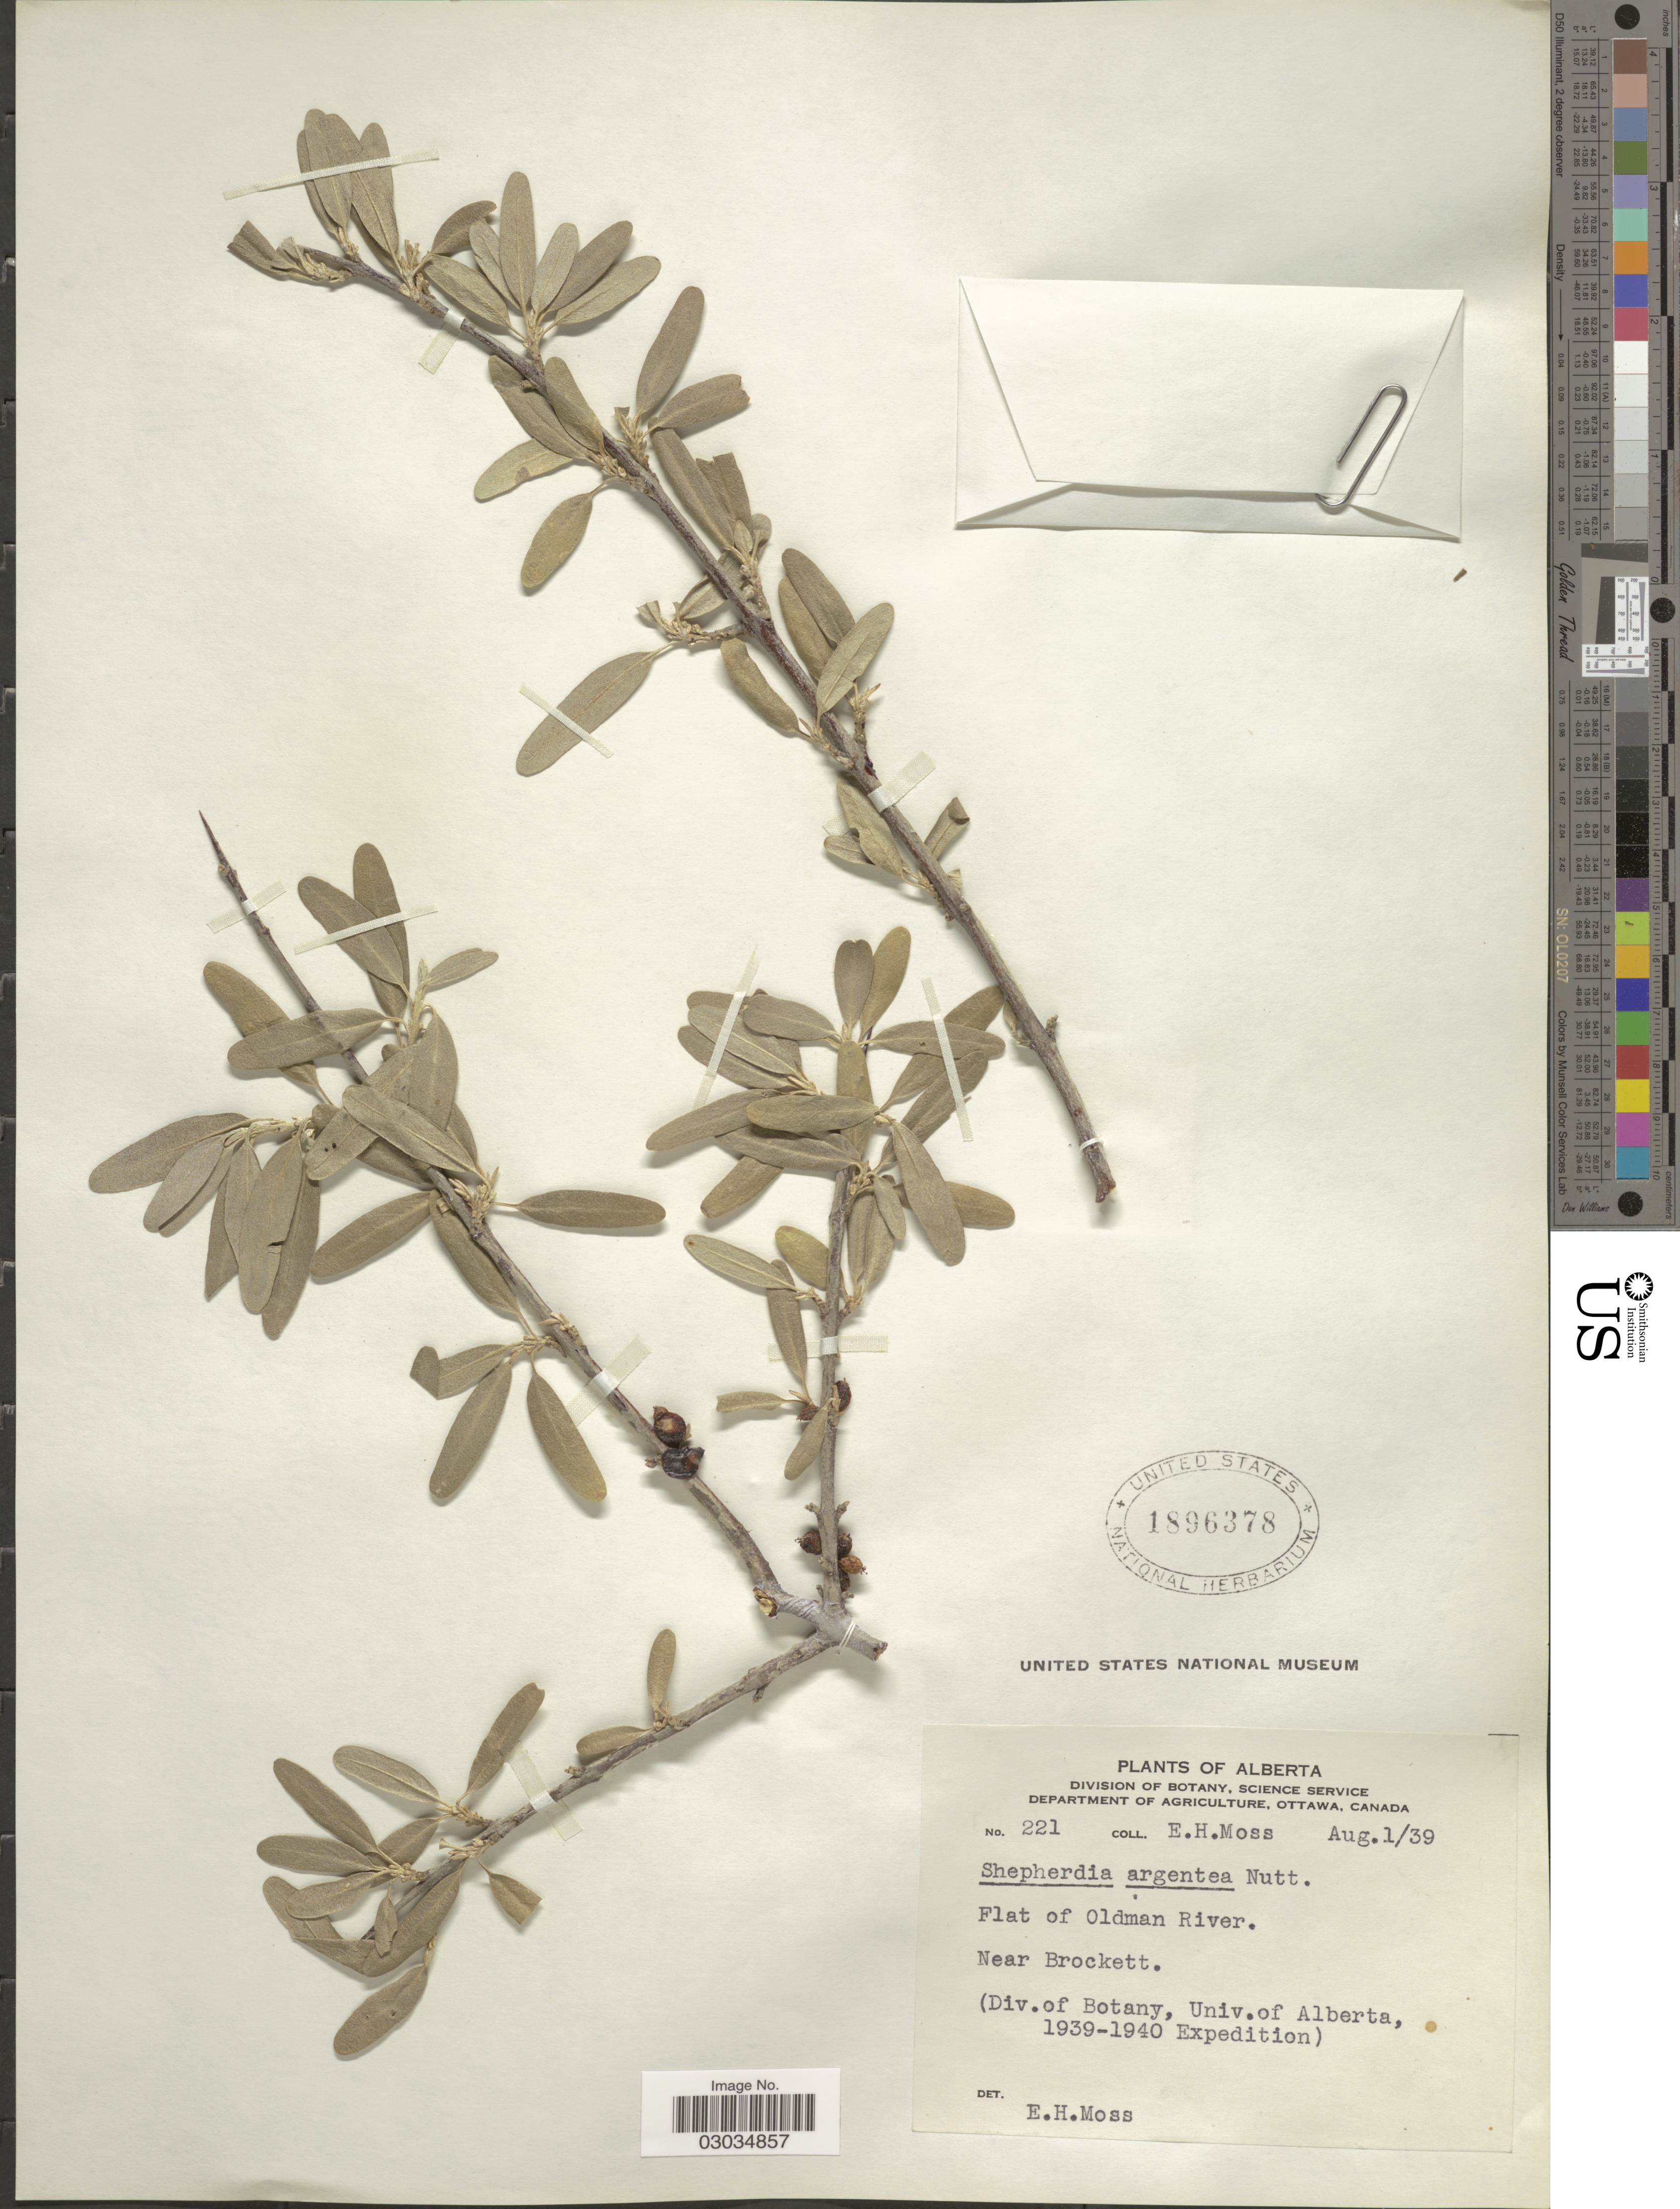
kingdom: Plantae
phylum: Tracheophyta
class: Magnoliopsida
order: Rosales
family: Elaeagnaceae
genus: Shepherdia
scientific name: Shepherdia argentea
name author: (Pursh) Nutt.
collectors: E. Moss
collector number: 221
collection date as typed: Transcribed d/m/y: 1/8/39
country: Canada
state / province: Alberta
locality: Flat of Oldman River. Near Brockett.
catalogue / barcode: US 1896378